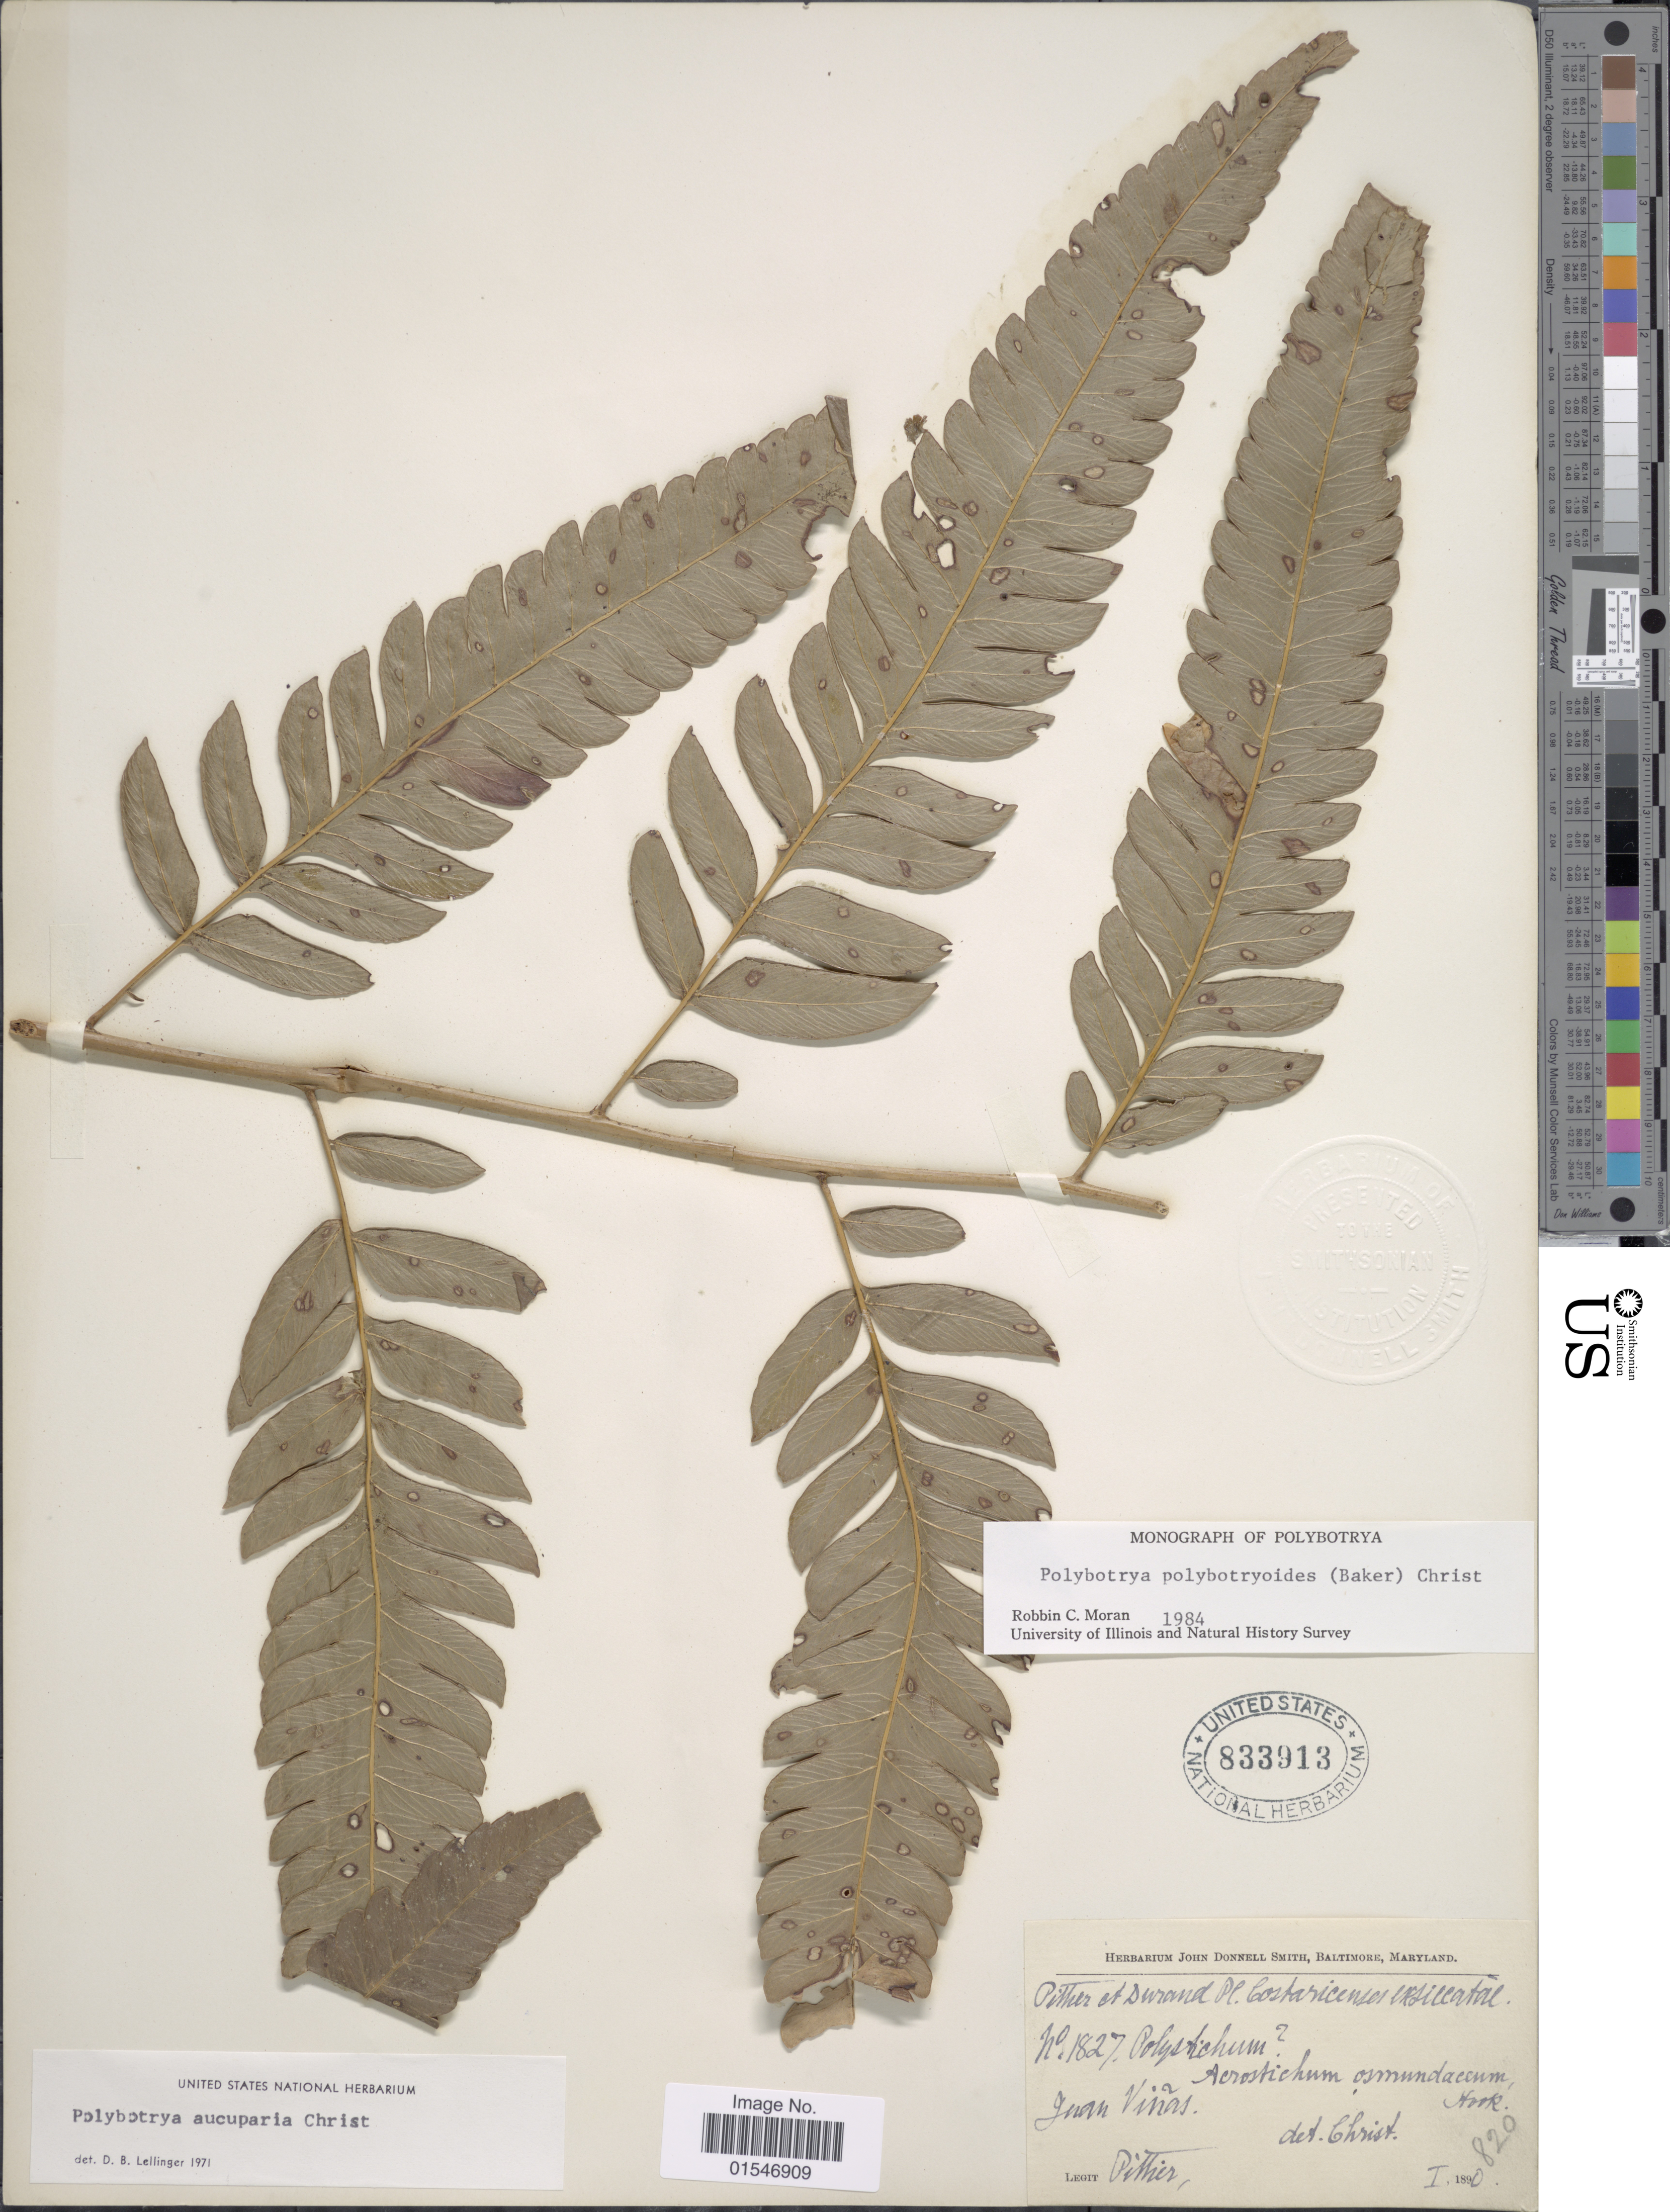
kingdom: Plantae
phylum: Tracheophyta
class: Polypodiopsida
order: Polypodiales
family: Dryopteridaceae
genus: Polybotrya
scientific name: Polybotrya aucuparia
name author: Christ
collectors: Pittier, --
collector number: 1827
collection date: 1890-01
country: Costa Rica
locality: Costaricenses. Juan Vinas.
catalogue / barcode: US 833913